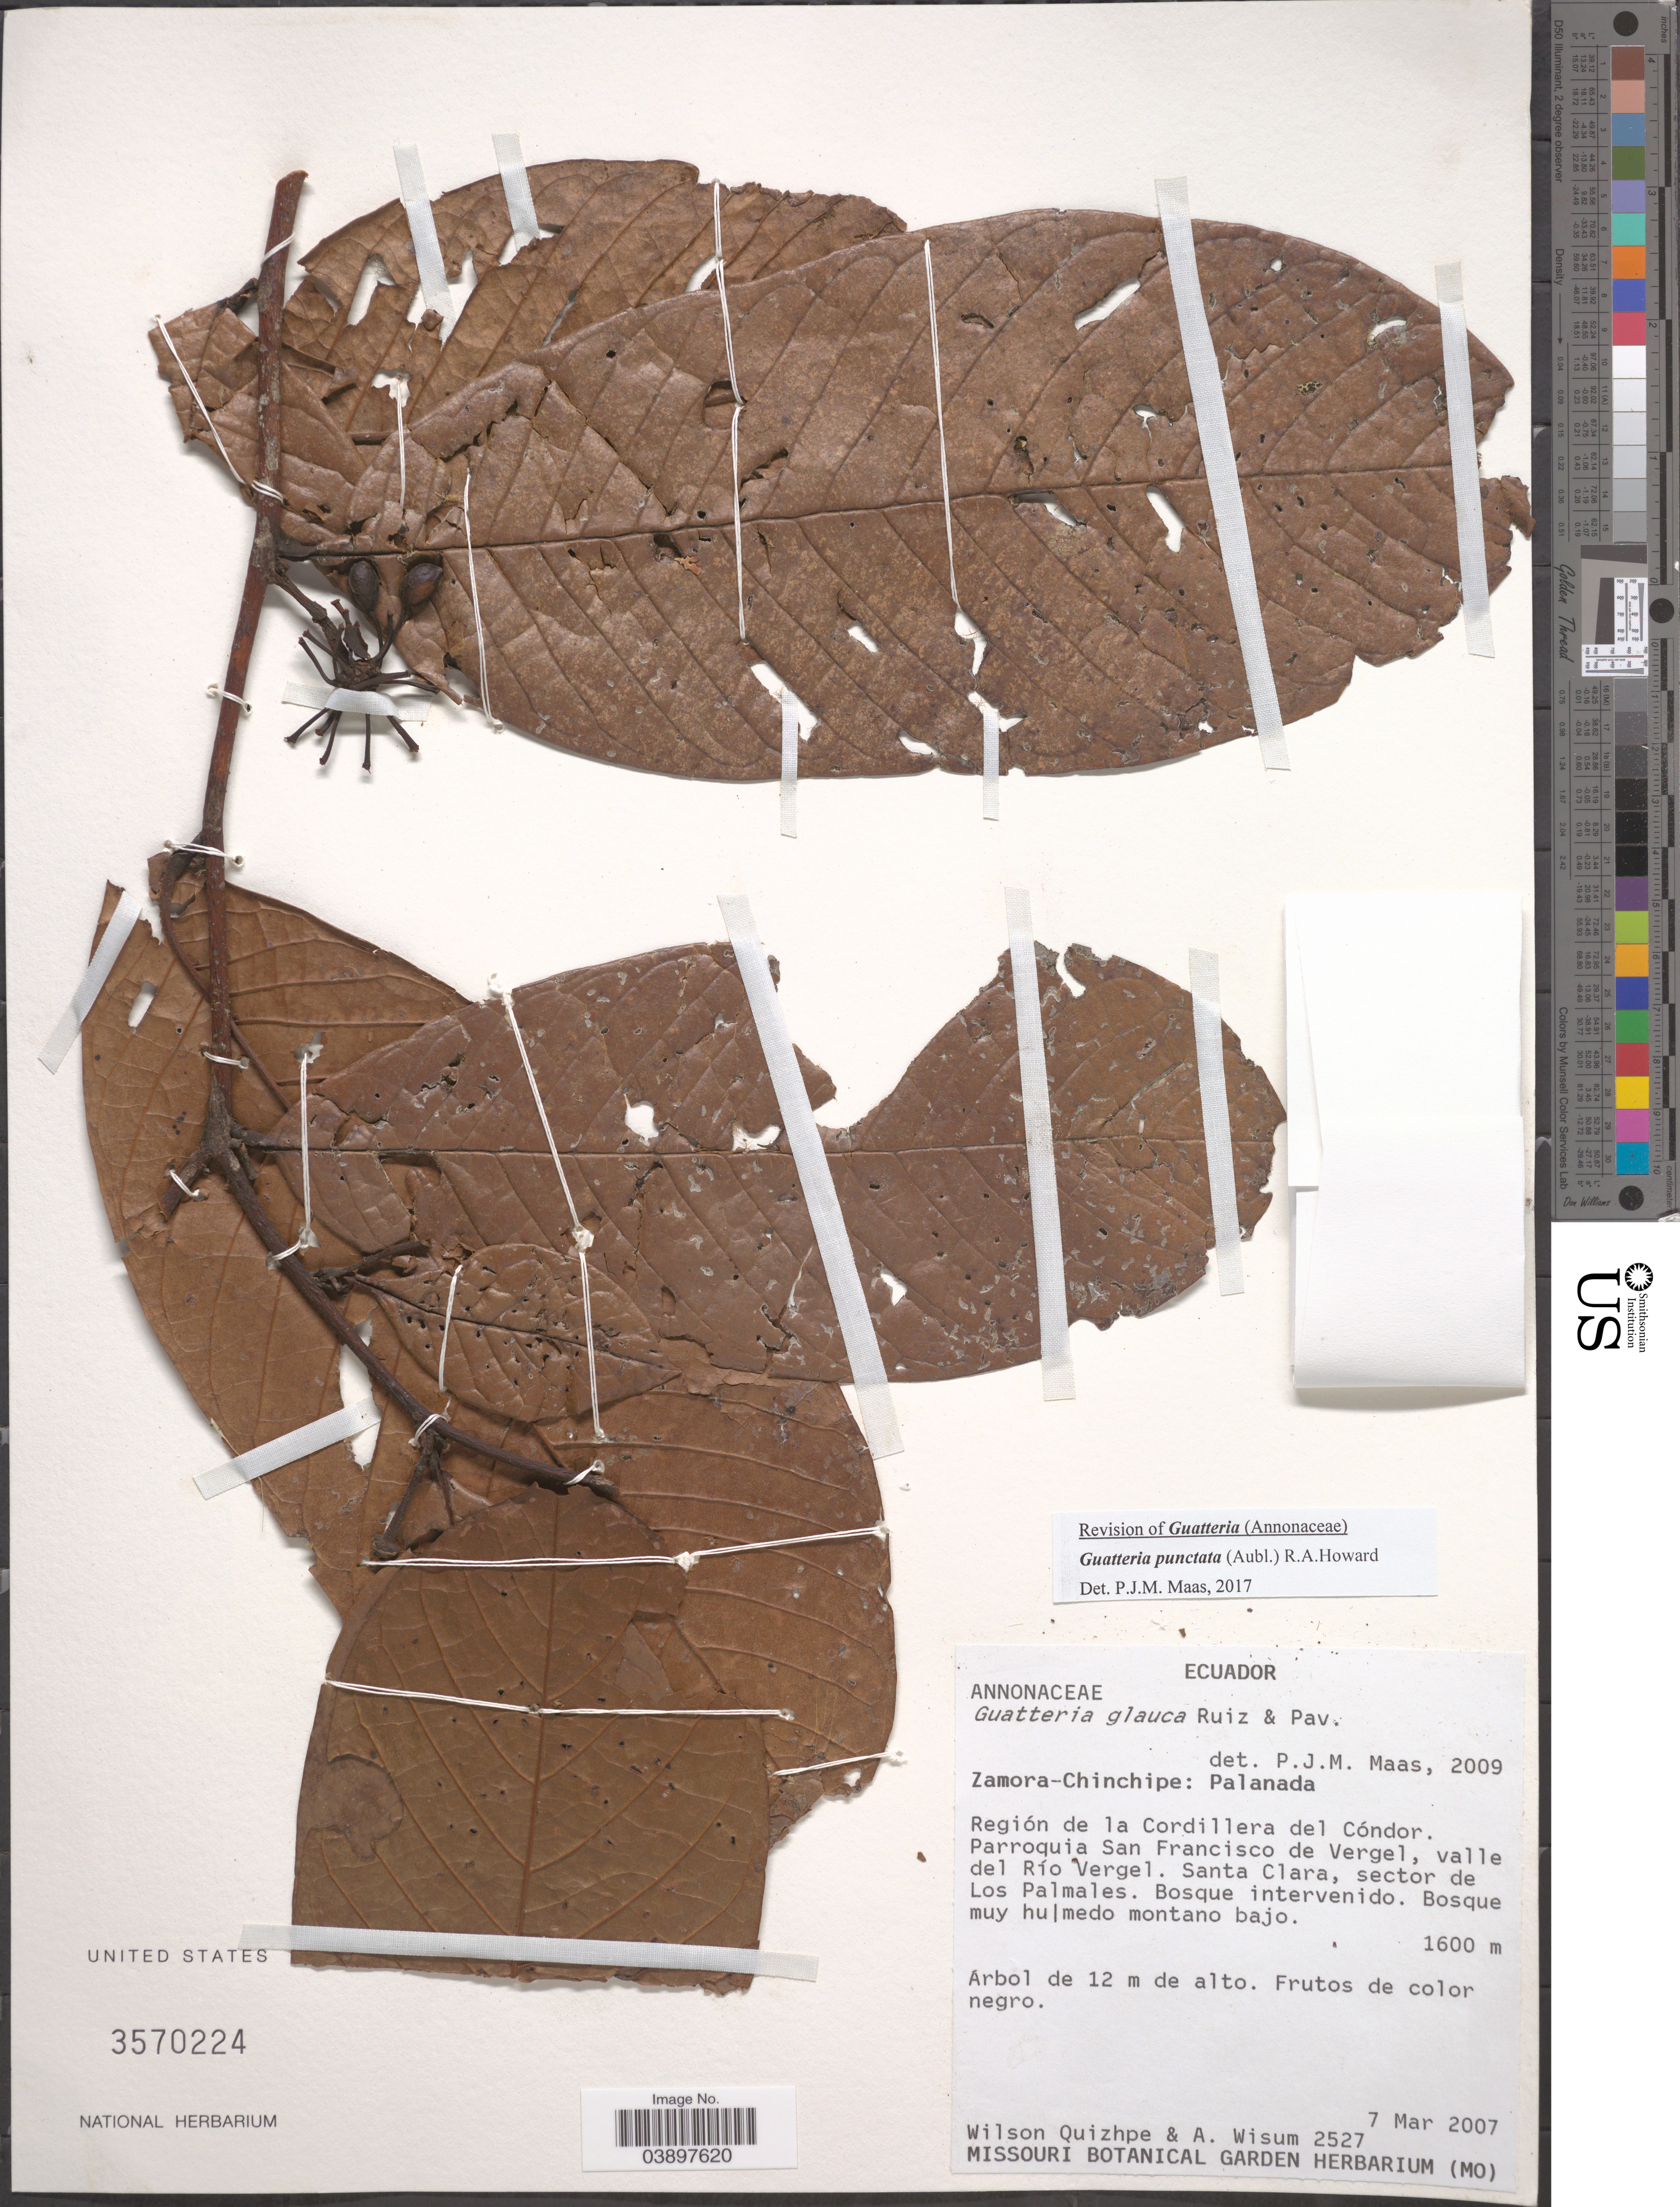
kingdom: Plantae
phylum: Tracheophyta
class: Magnoliopsida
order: Magnoliales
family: Annonaceae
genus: Guatteria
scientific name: Guatteria punctata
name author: (Aubl.) R.A. Howard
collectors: W. Quizhpe & A. Wisum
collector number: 2527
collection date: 2007-03-07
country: Ecuador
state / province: Zamora-Chinchipe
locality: Palanada. Región de la Cordillera del Cóndor. Parroquia San Francisco de Vergel, valle del Río Vergel. Santa Clara, sector de Los Palmales.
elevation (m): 1600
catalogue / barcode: US 3570224